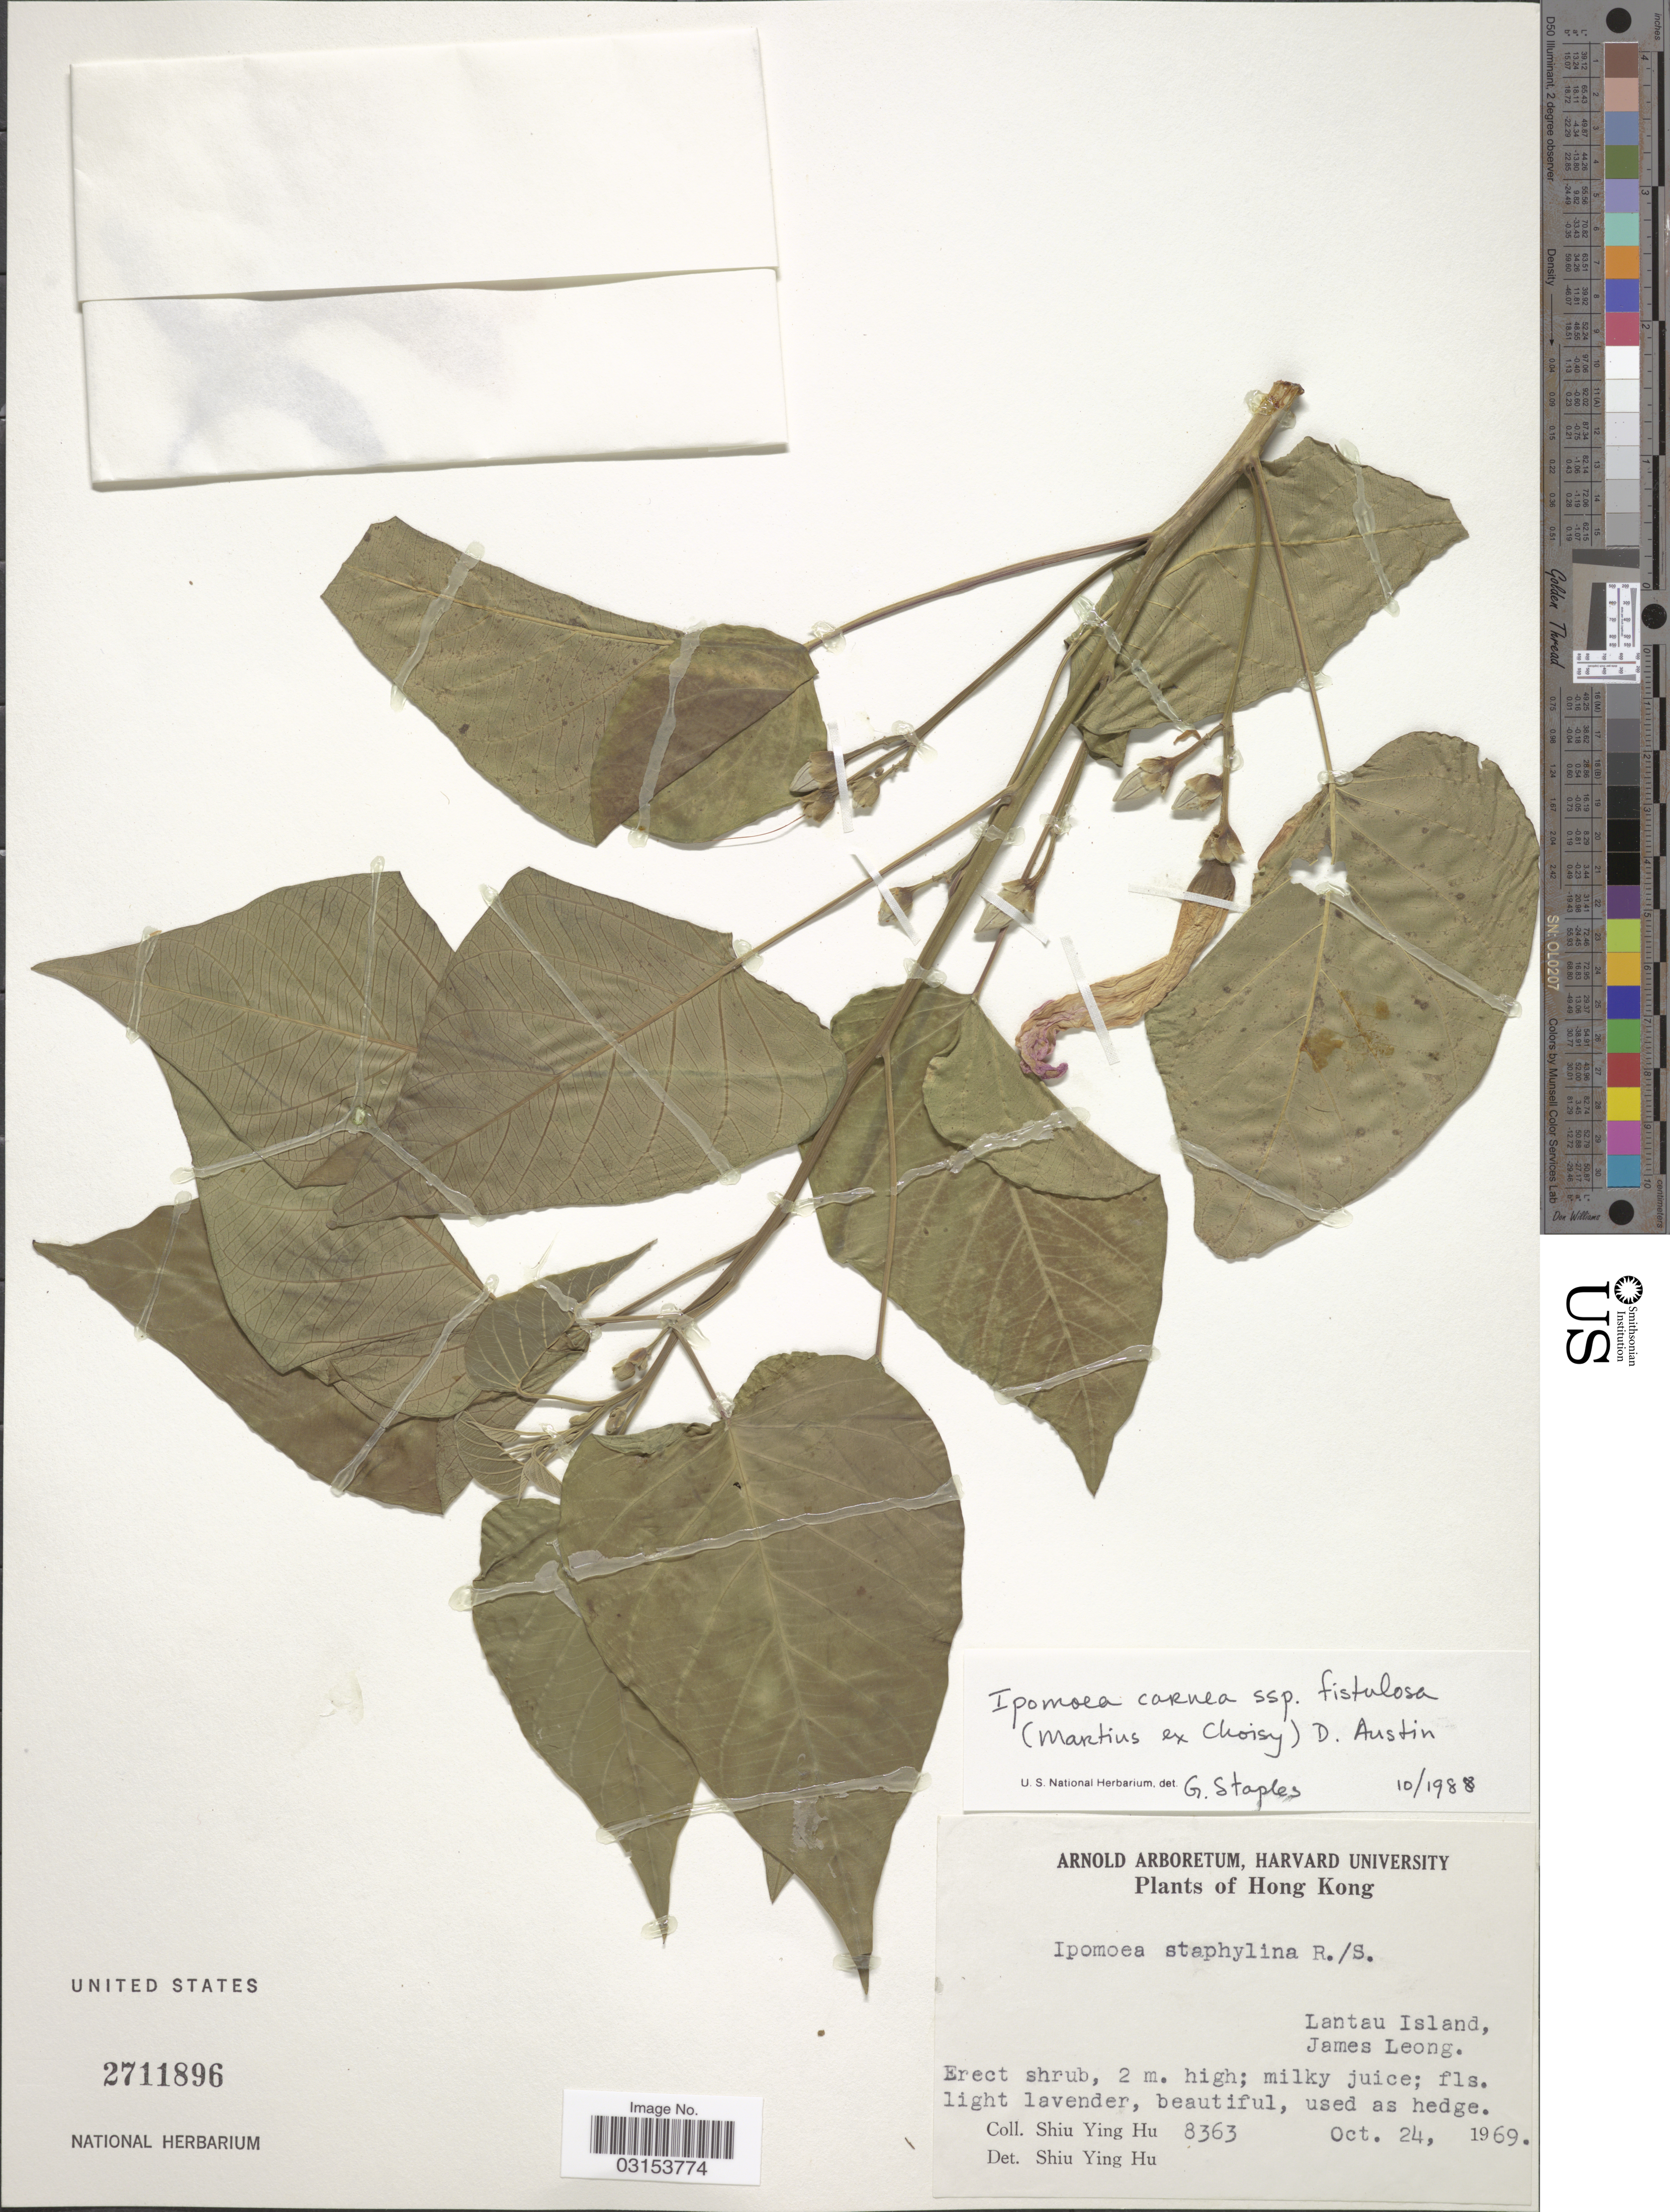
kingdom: Plantae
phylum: Tracheophyta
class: Magnoliopsida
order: Solanales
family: Convolvulaceae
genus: Ipomoea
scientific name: Ipomoea carnea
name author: Jacq.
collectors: S. Y. Hu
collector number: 8363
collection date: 1969-10-24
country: China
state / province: Hong Kong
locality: Lantau Island, James Leong.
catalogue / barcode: US 2711896